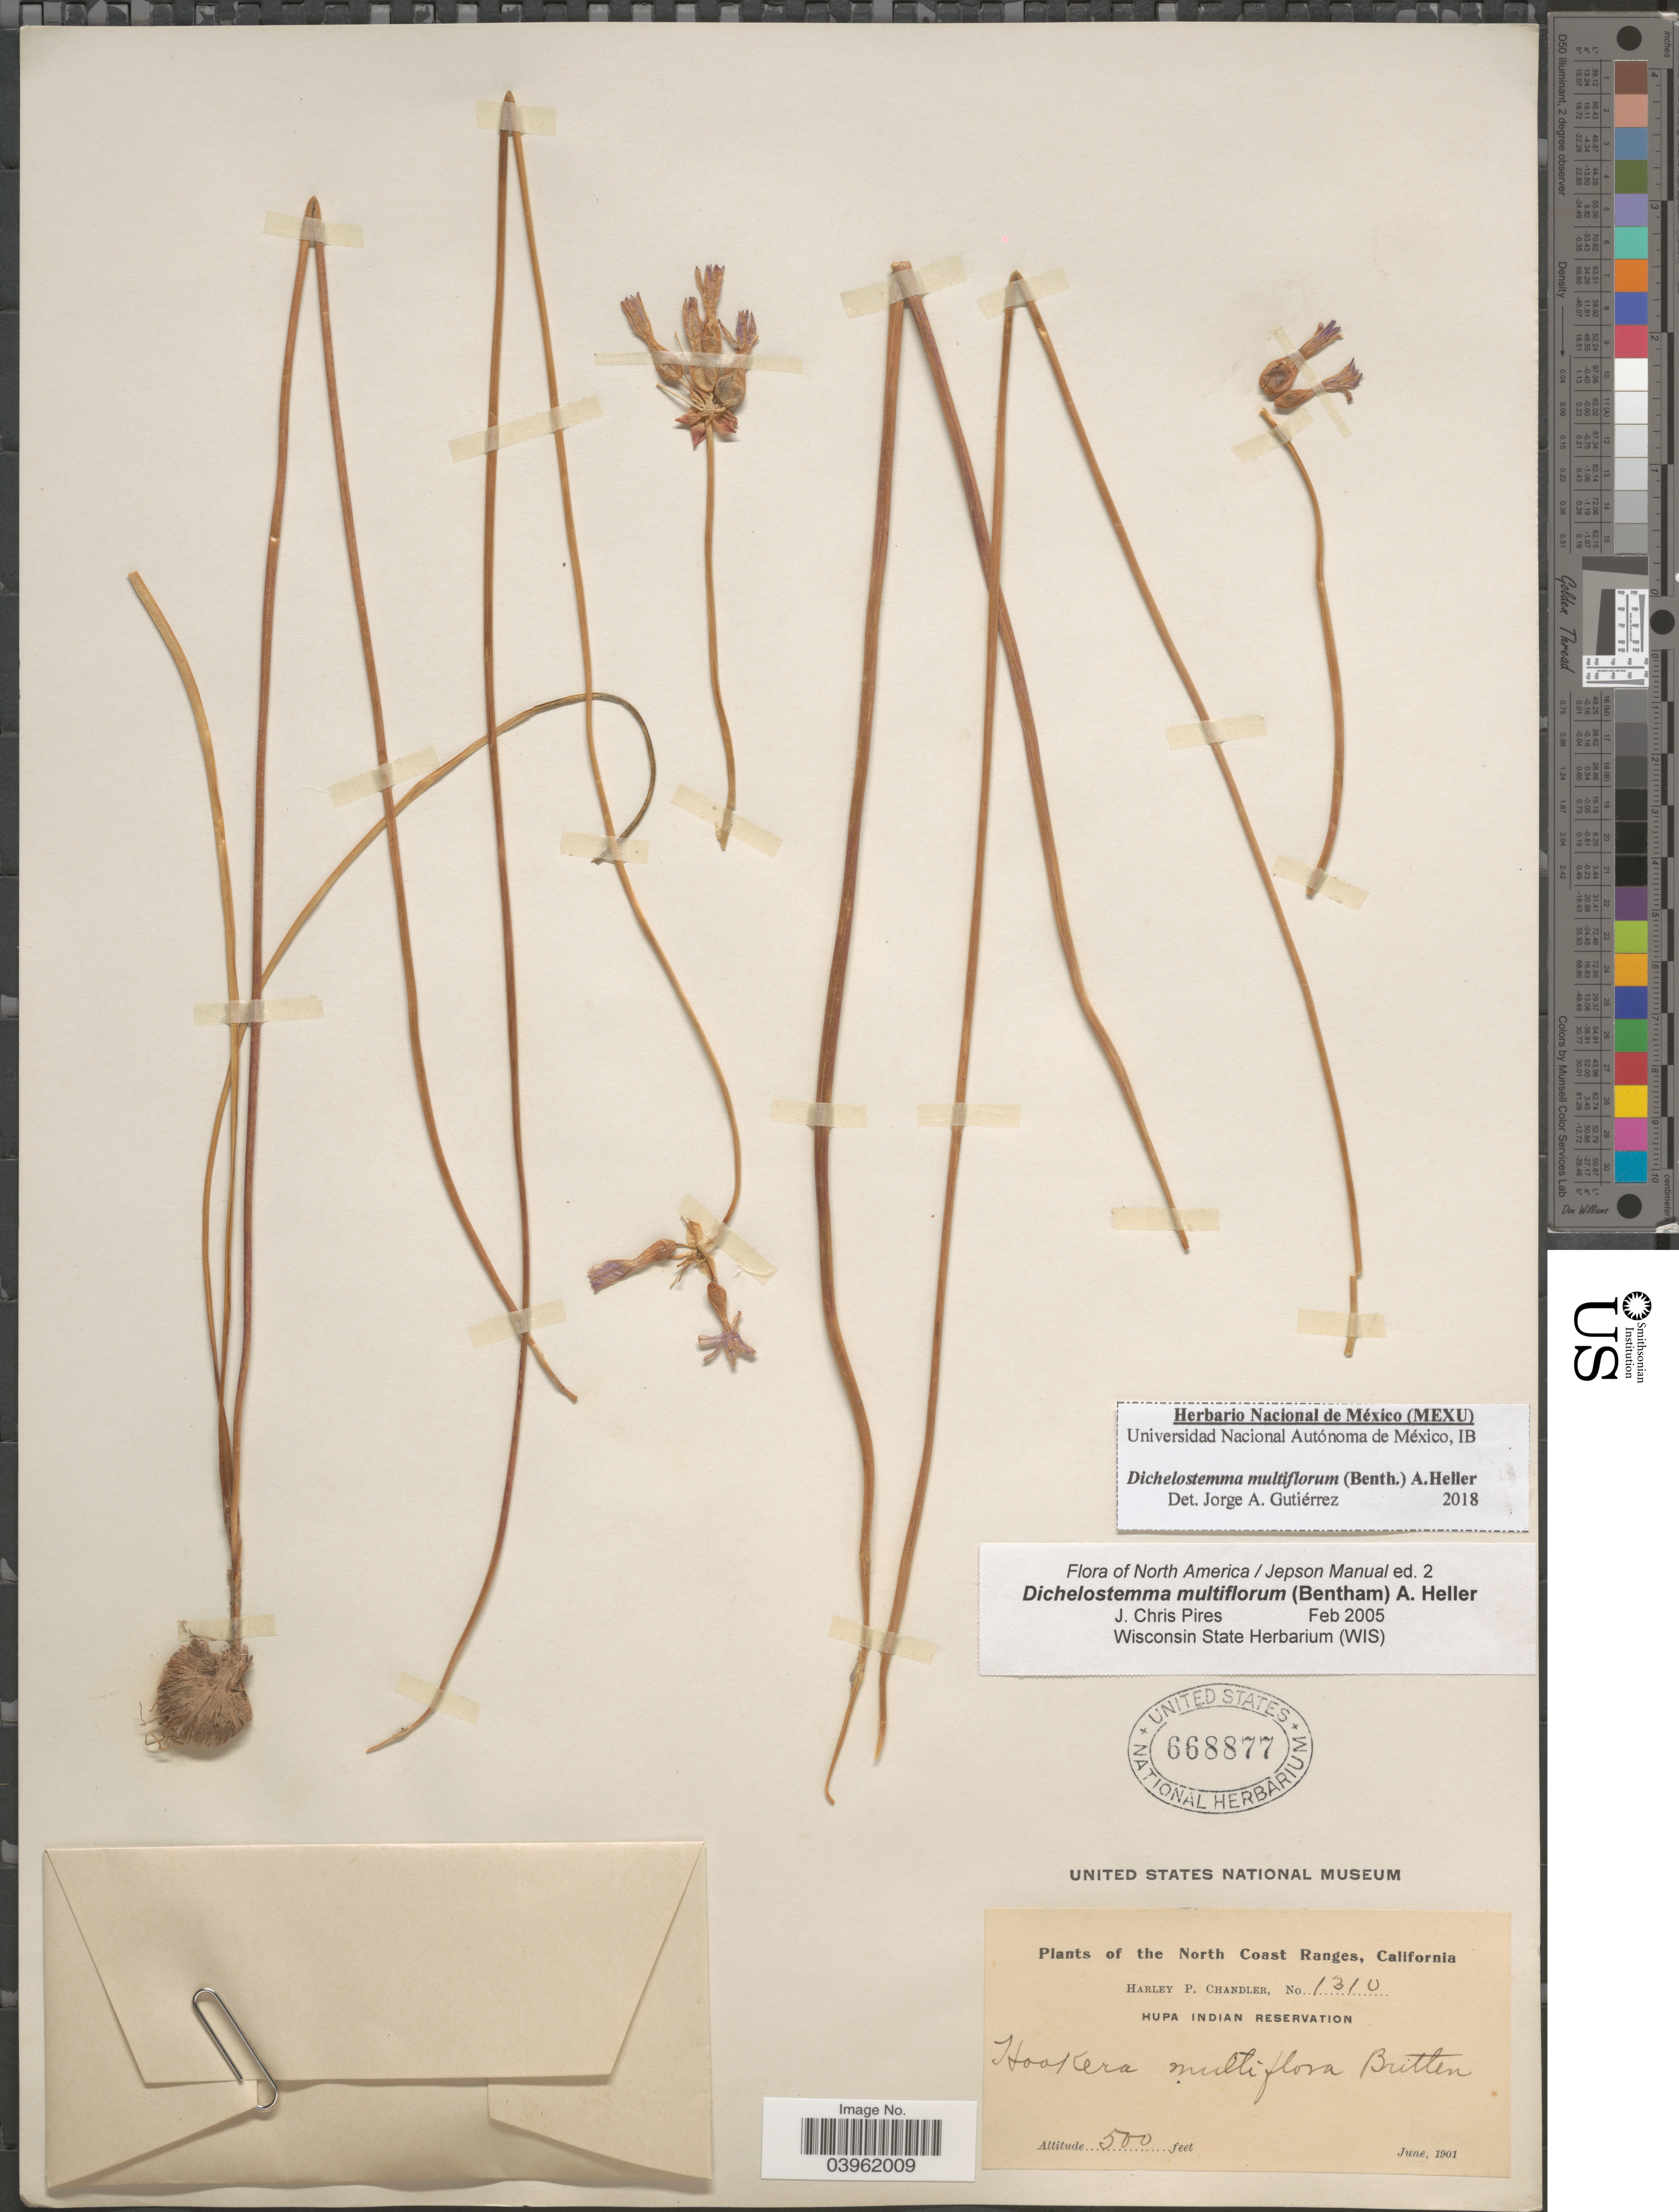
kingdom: Plantae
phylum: Tracheophyta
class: Liliopsida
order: Asparagales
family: Asparagaceae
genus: Dichelostemma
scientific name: Dichelostemma multiflorum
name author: (Benth.) A. Heller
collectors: H. Chandler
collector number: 1310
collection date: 1901-06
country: United States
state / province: California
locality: The North Coast Ranges. Hupa Indian Reservation.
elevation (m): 152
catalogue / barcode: US 668877